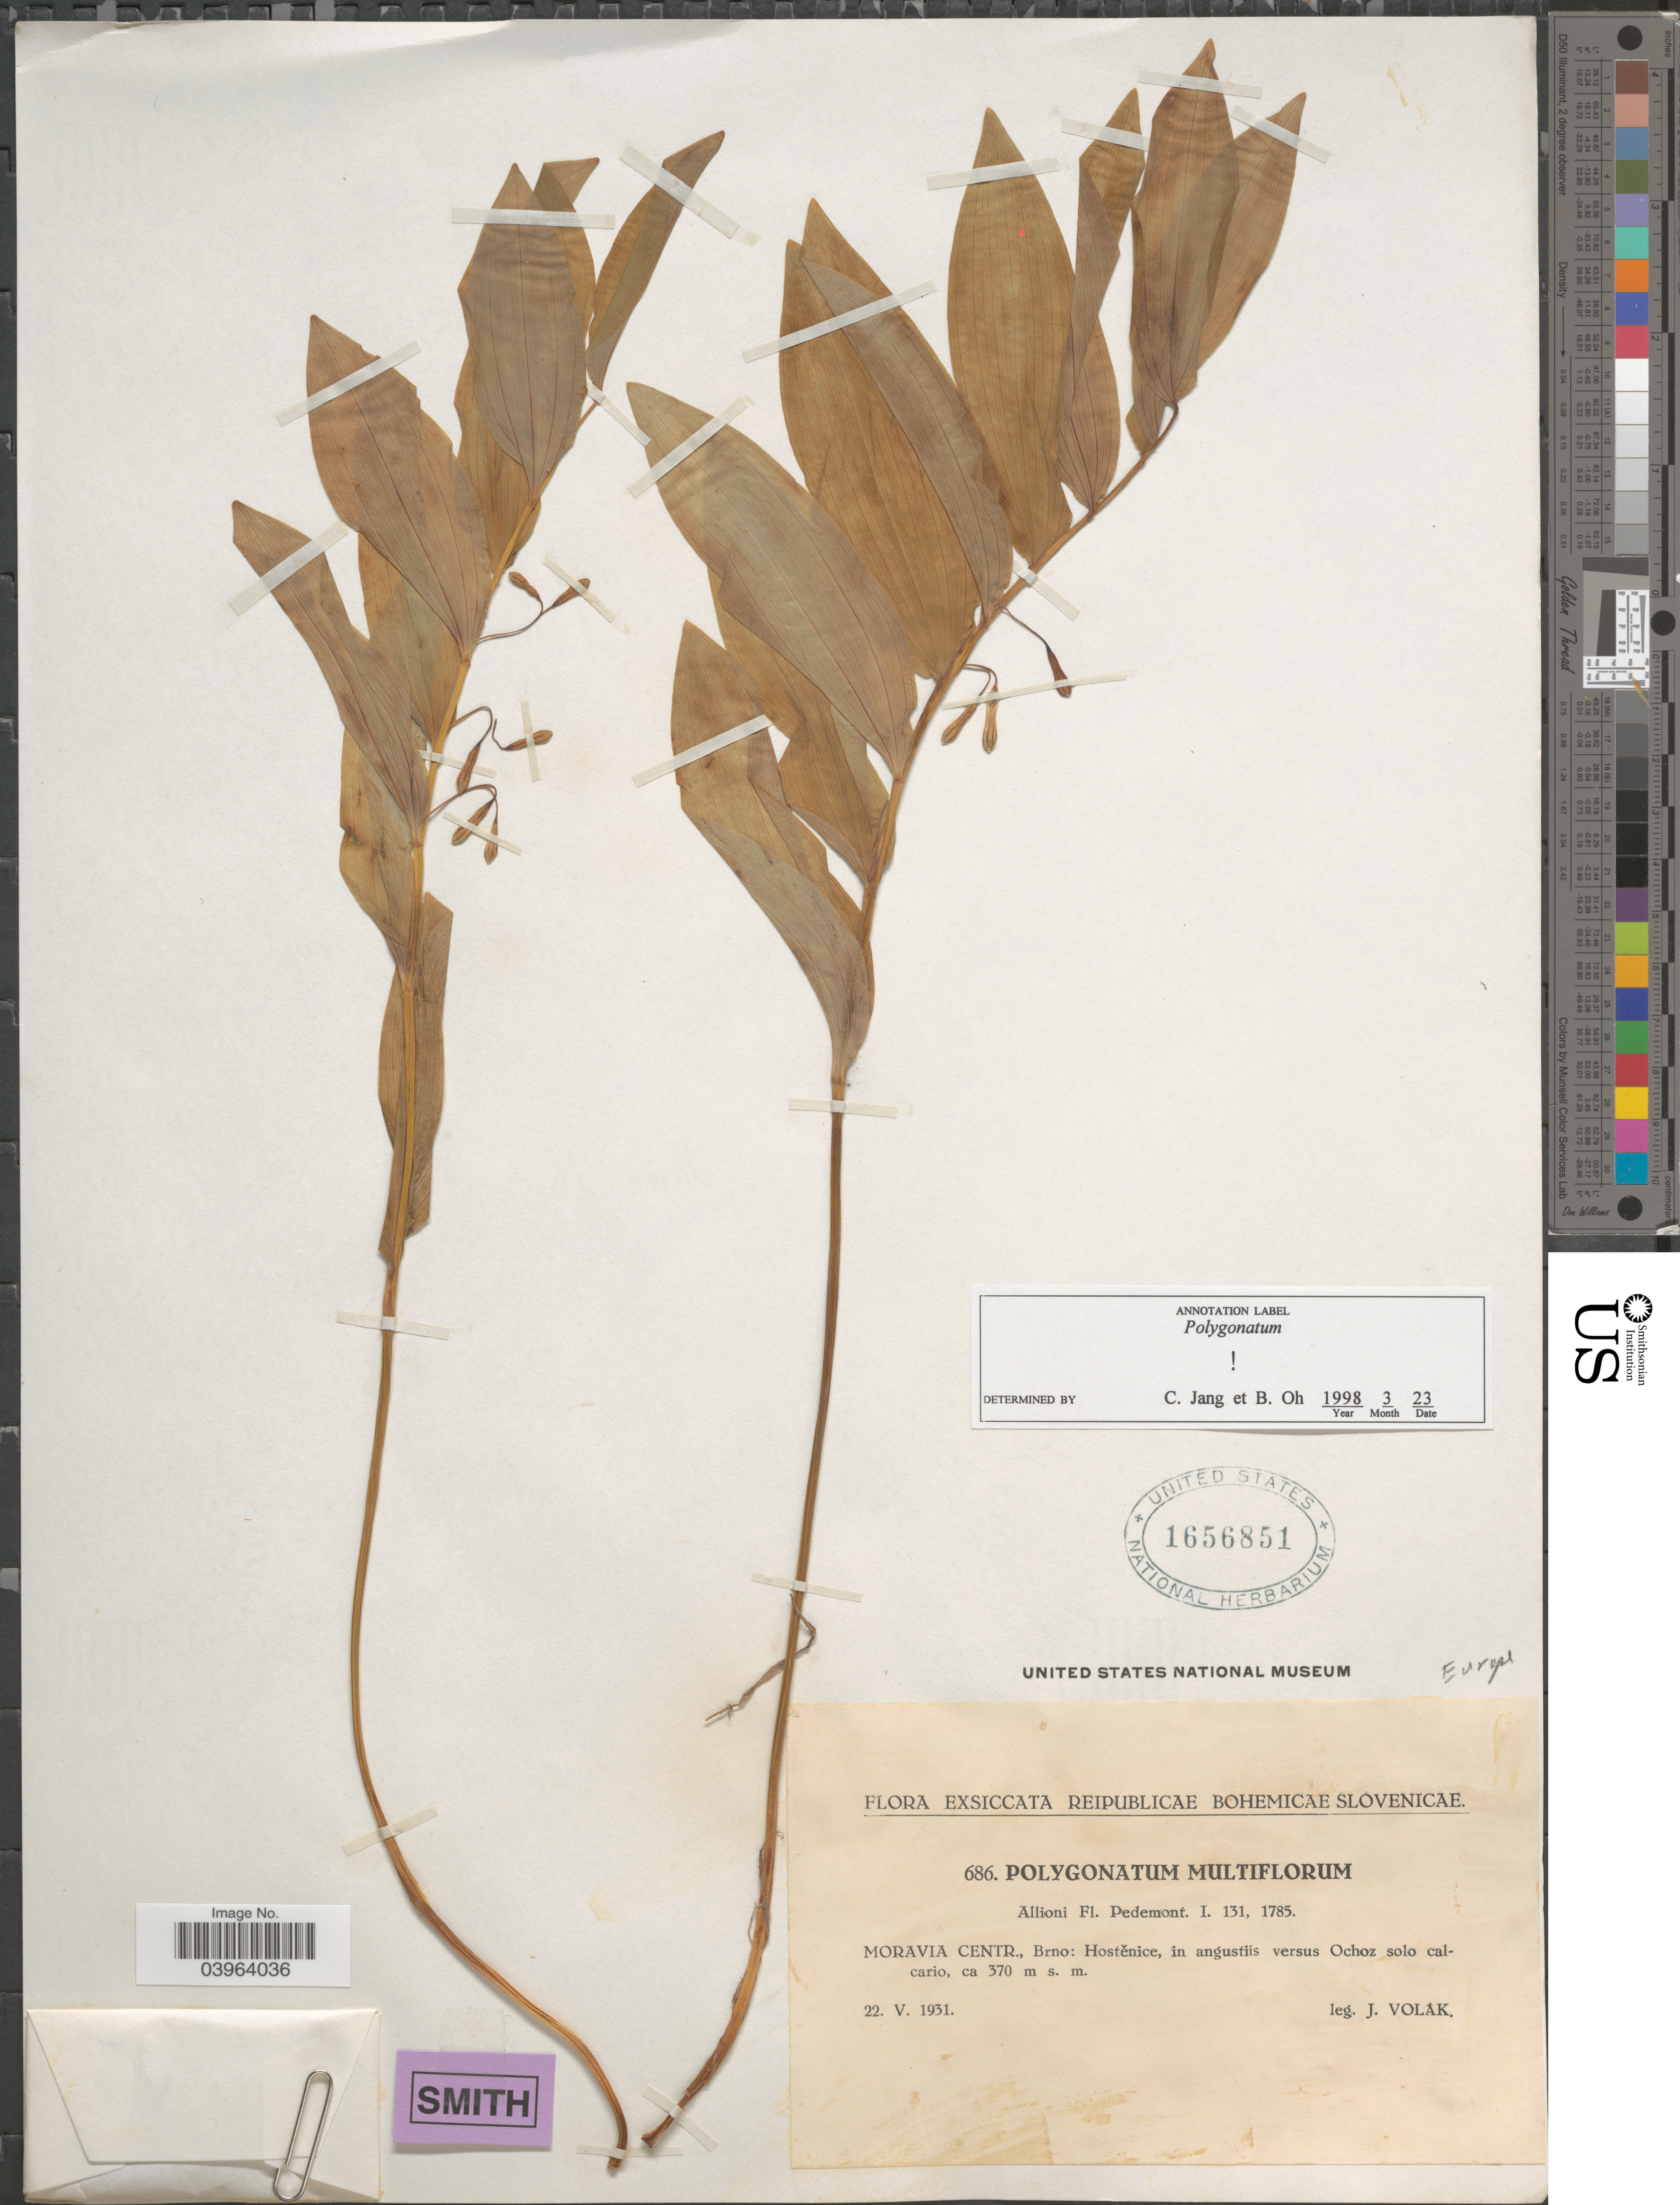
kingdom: Plantae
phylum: Tracheophyta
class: Liliopsida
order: Asparagales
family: Asparagaceae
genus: Polygonatum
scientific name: Polygonatum multiflorum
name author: (L.) All.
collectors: J. Volak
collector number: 686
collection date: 1931-05-22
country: Czechia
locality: Reipublicae Bohemicae Slovenicae [unsure placement]. Moravia Centr., Brno: Hostĕnice, in angustiis versus Ochoz solo calcario.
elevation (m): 370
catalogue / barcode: US 1656851